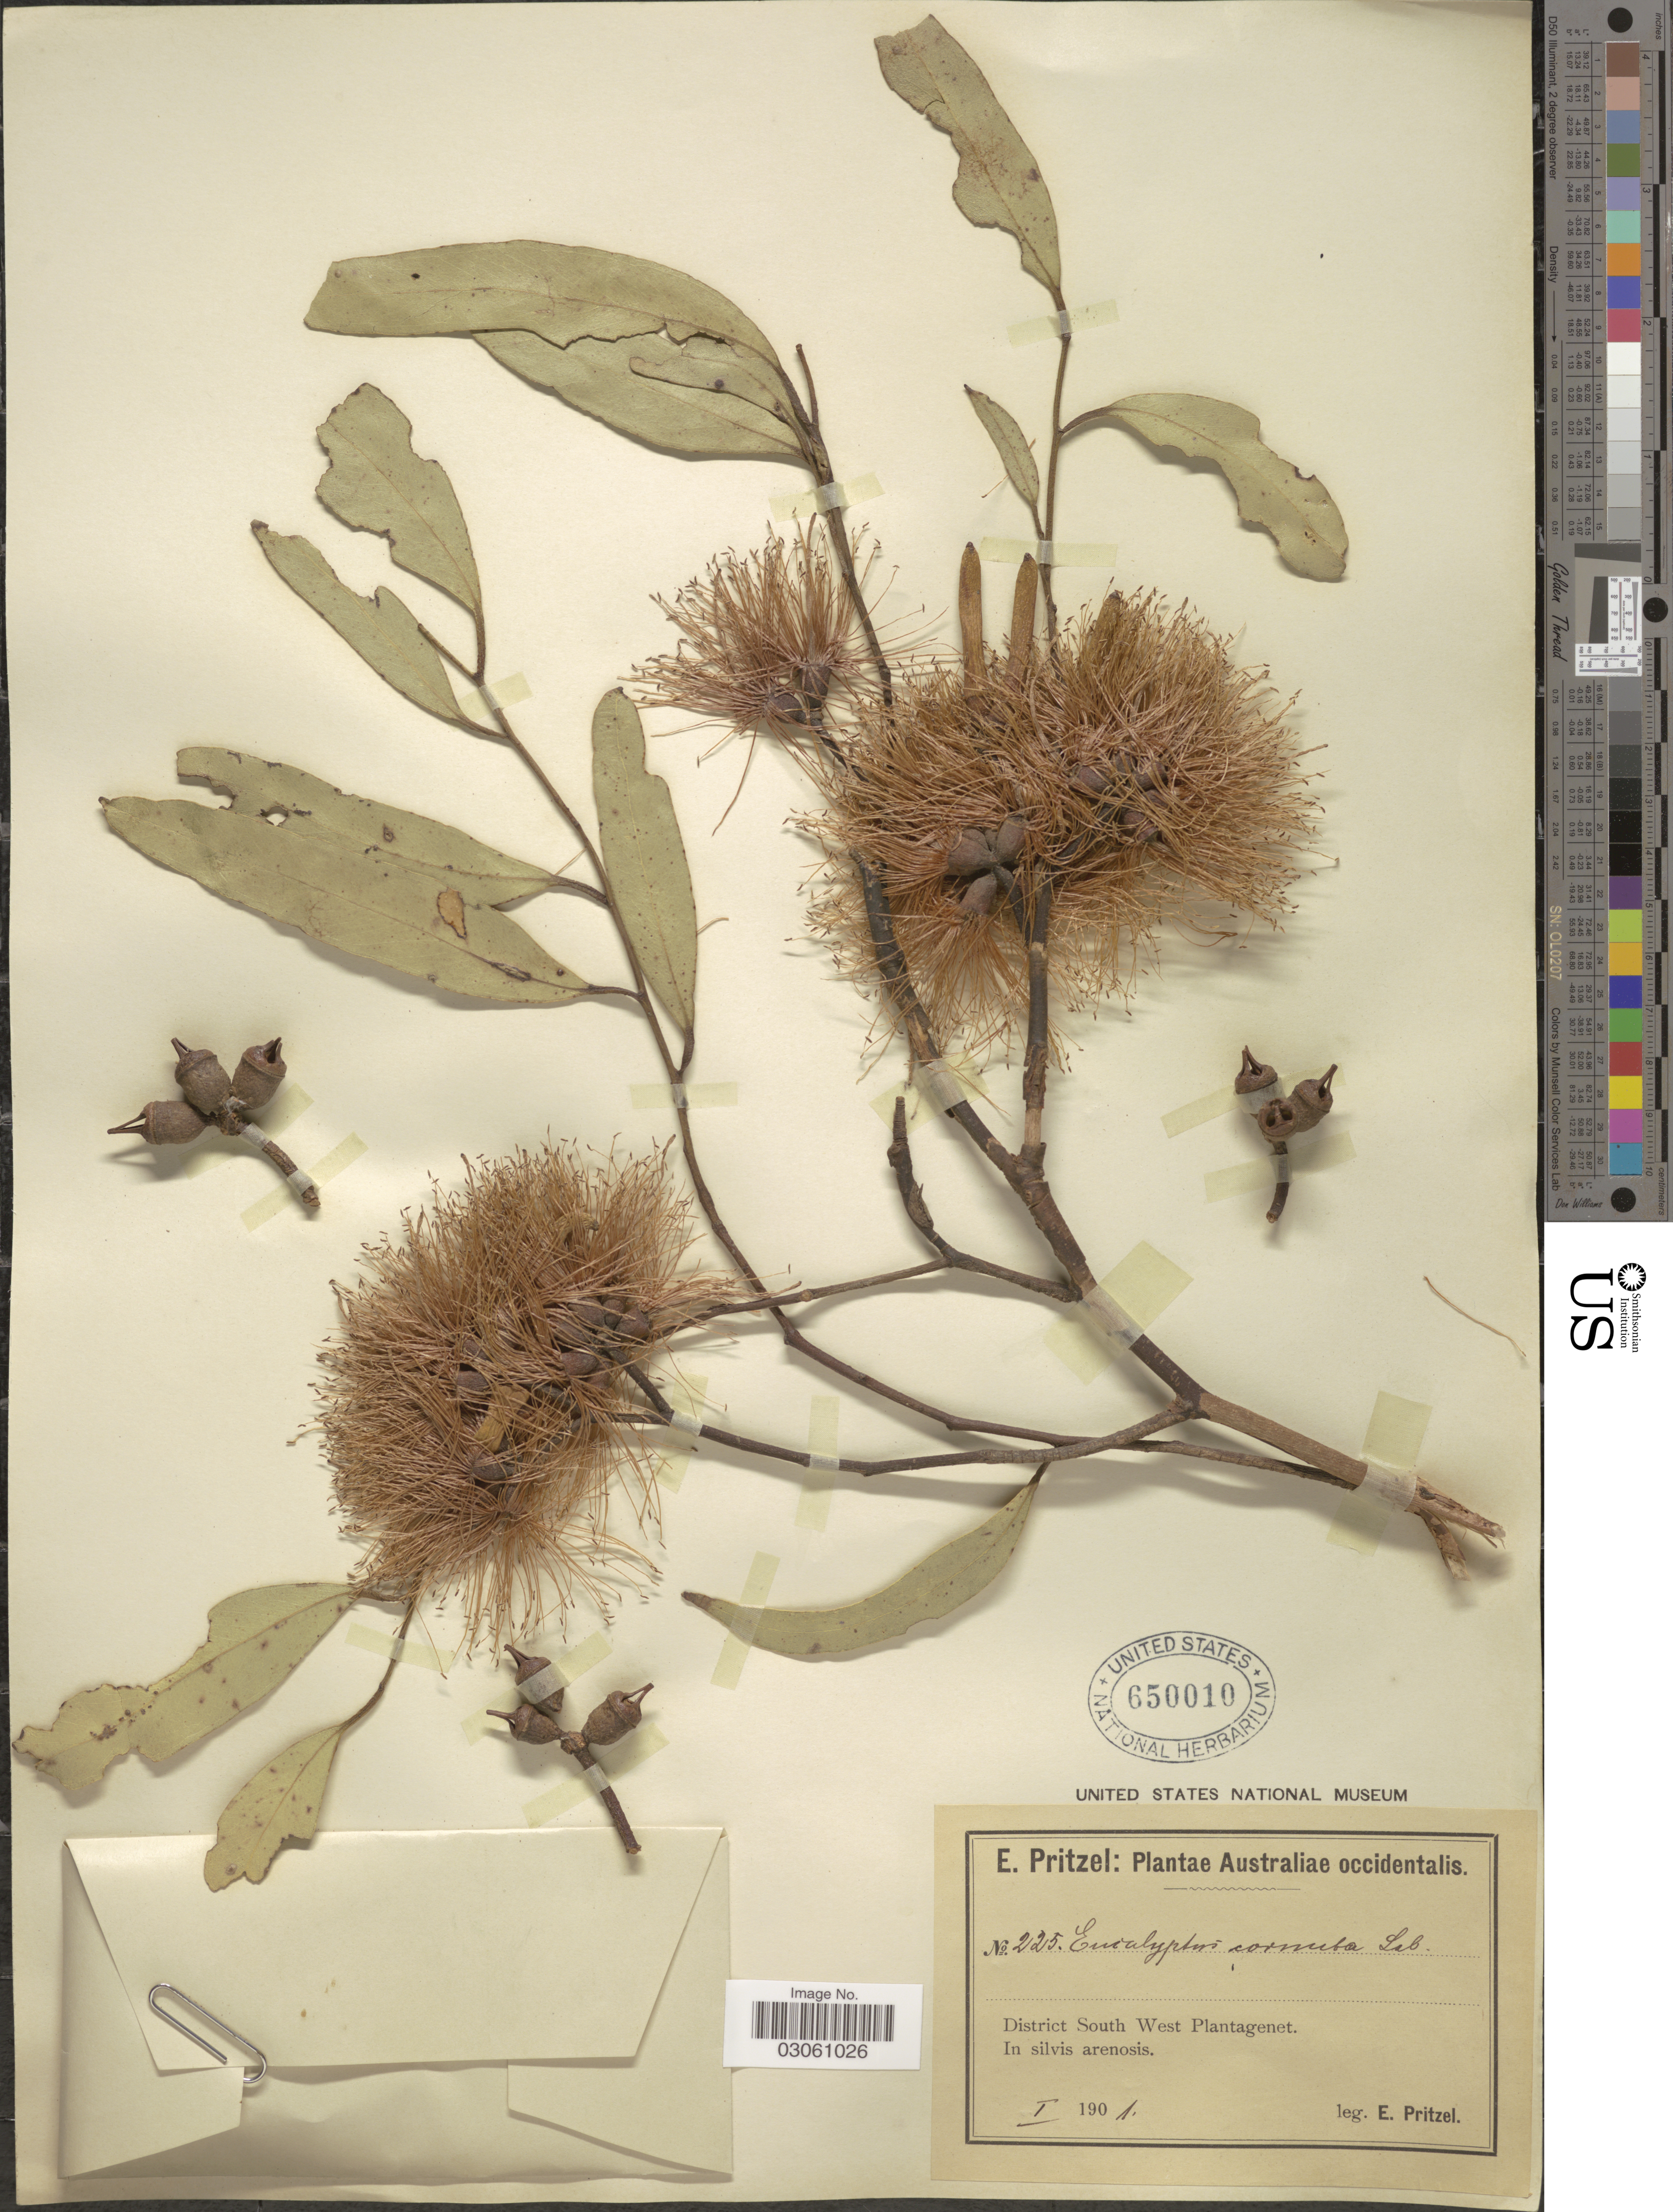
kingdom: Plantae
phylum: Tracheophyta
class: Magnoliopsida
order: Myrtales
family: Myrtaceae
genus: Eucalyptus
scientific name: Eucalyptus cornuta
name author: Labill.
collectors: E. G. Pritzel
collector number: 225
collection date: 1901-01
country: Australia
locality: Australiae occidentalis. District South West Plantagenet. Ins silvis arenosis.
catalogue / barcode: US 650010